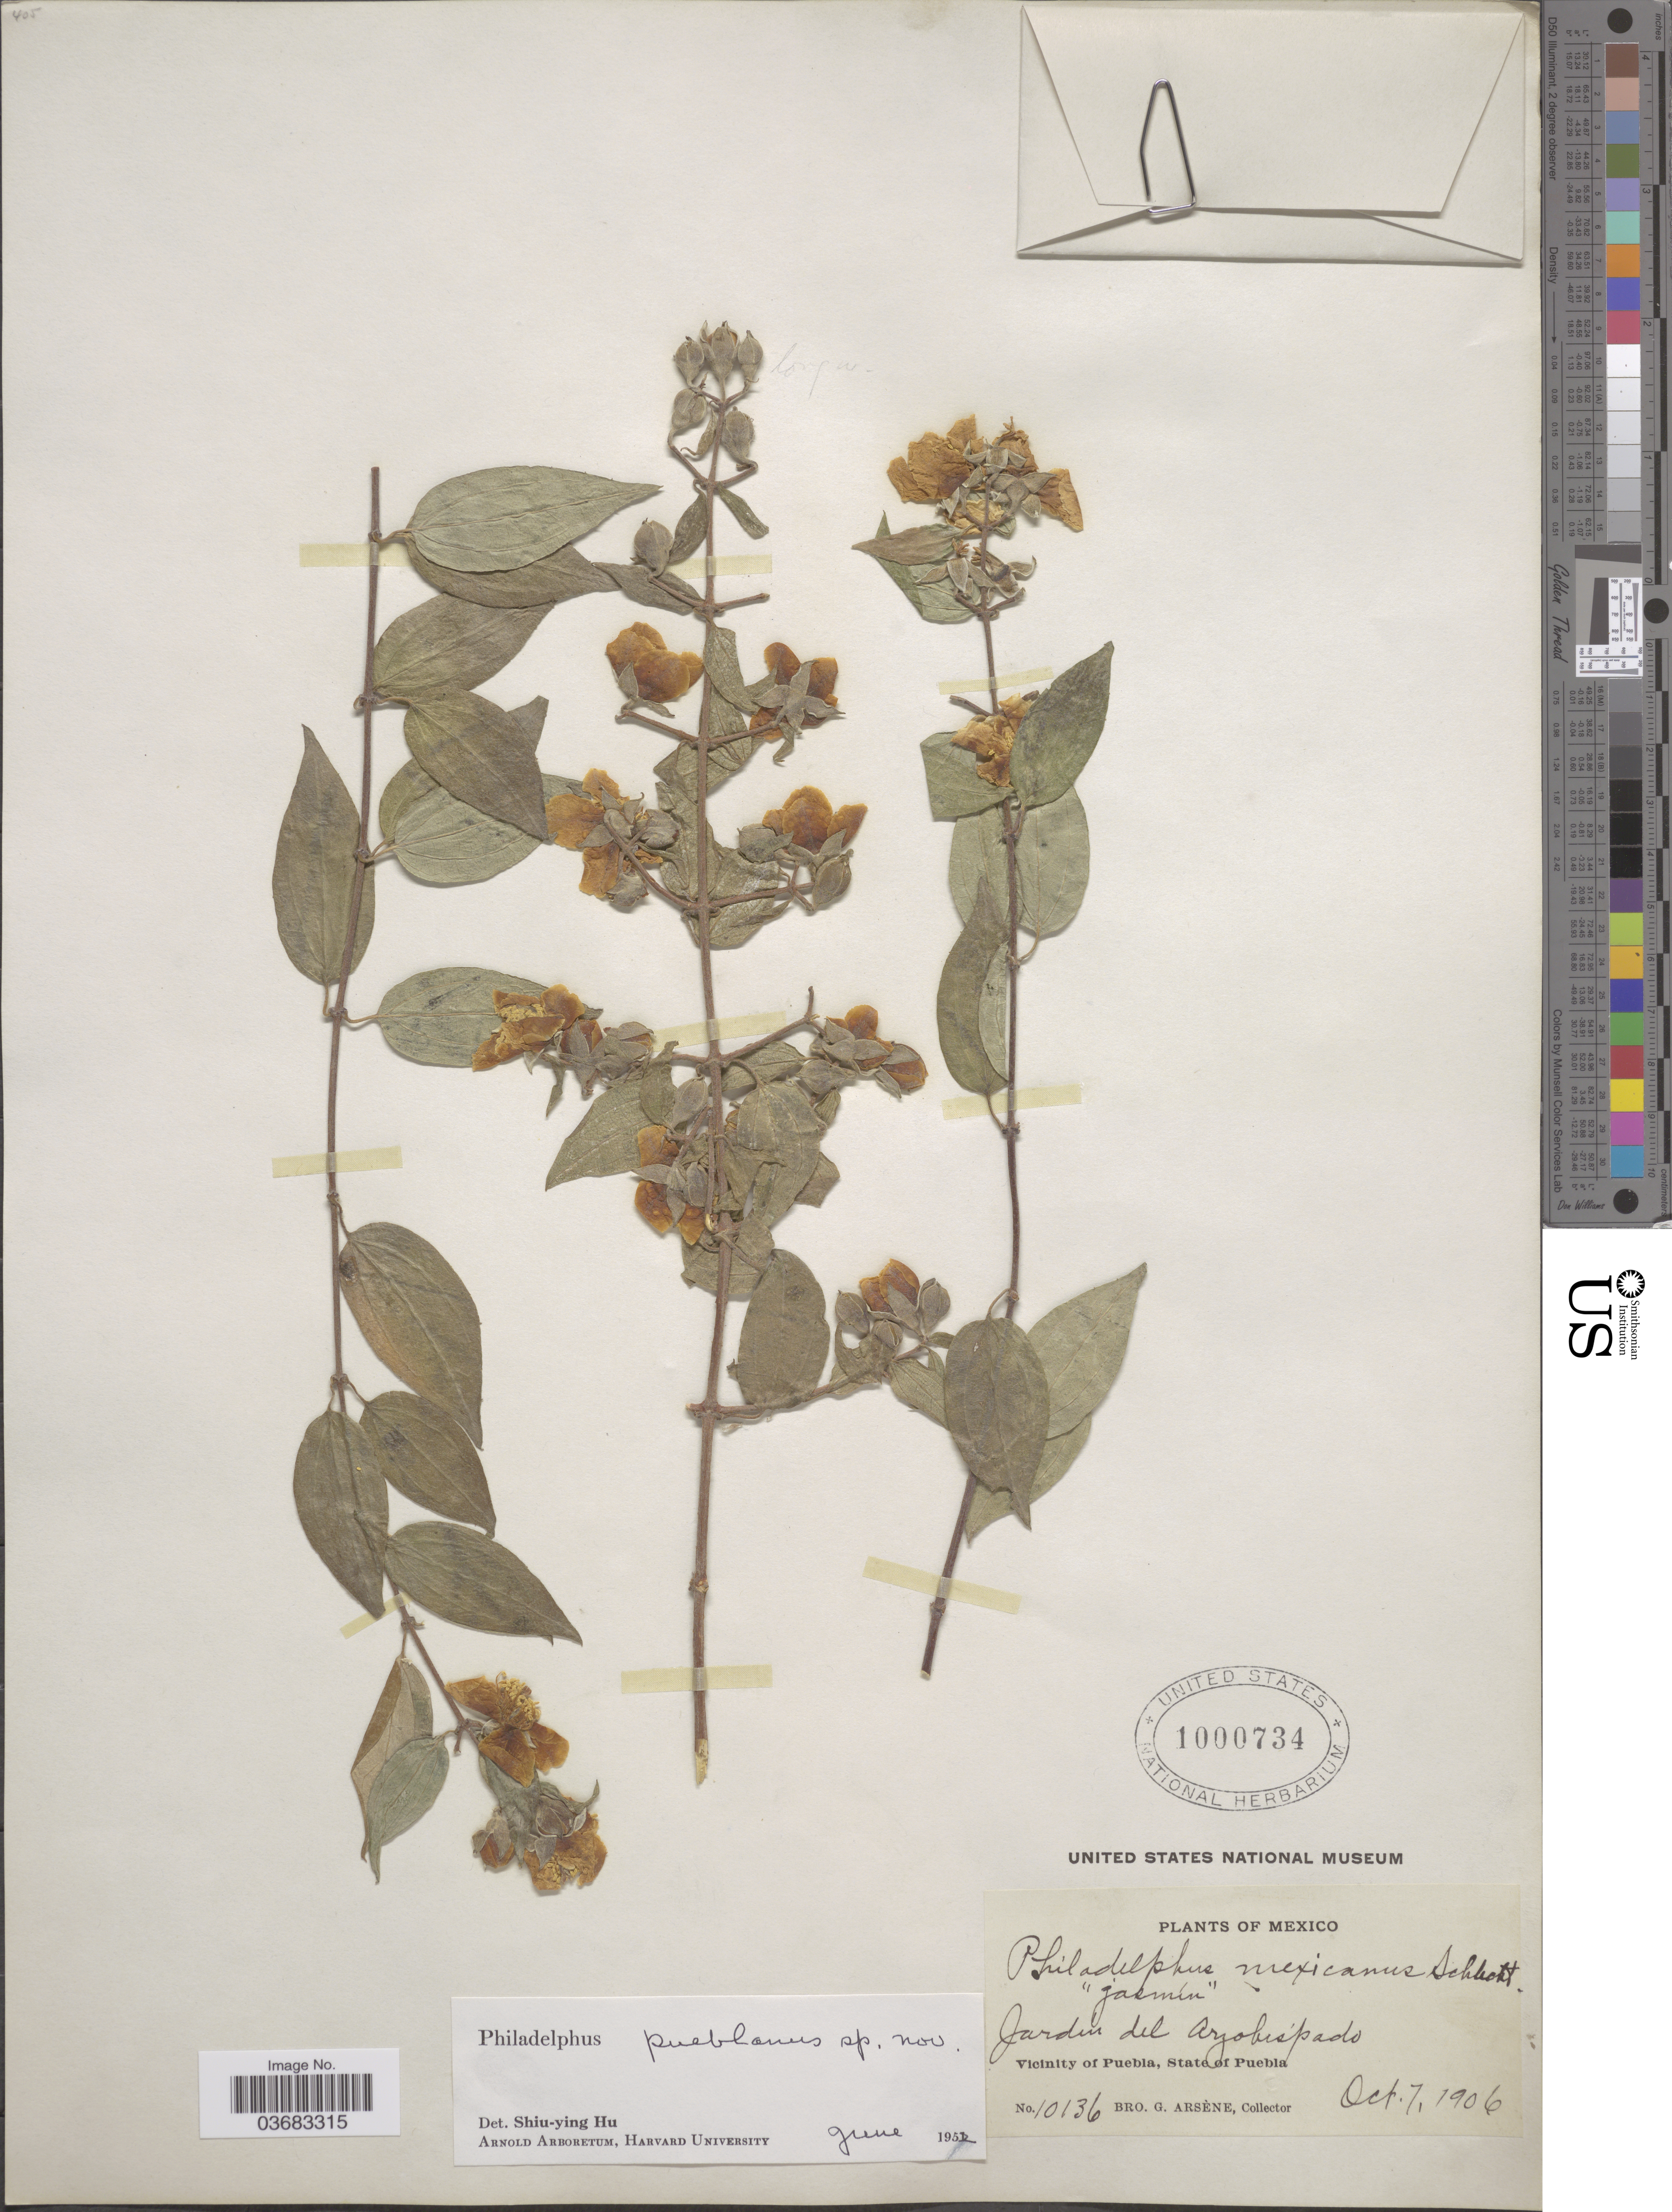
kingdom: Plantae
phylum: Tracheophyta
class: Magnoliopsida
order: Cornales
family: Hydrangeaceae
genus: Philadelphus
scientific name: Philadelphus mexicanus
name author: Schltdl.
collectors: Bro. G. Arsène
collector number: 10136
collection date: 1906-10-07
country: Mexico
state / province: Puebla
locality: Jardin del Arjobispado. Vicinity of Puebla.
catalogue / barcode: US 1000734